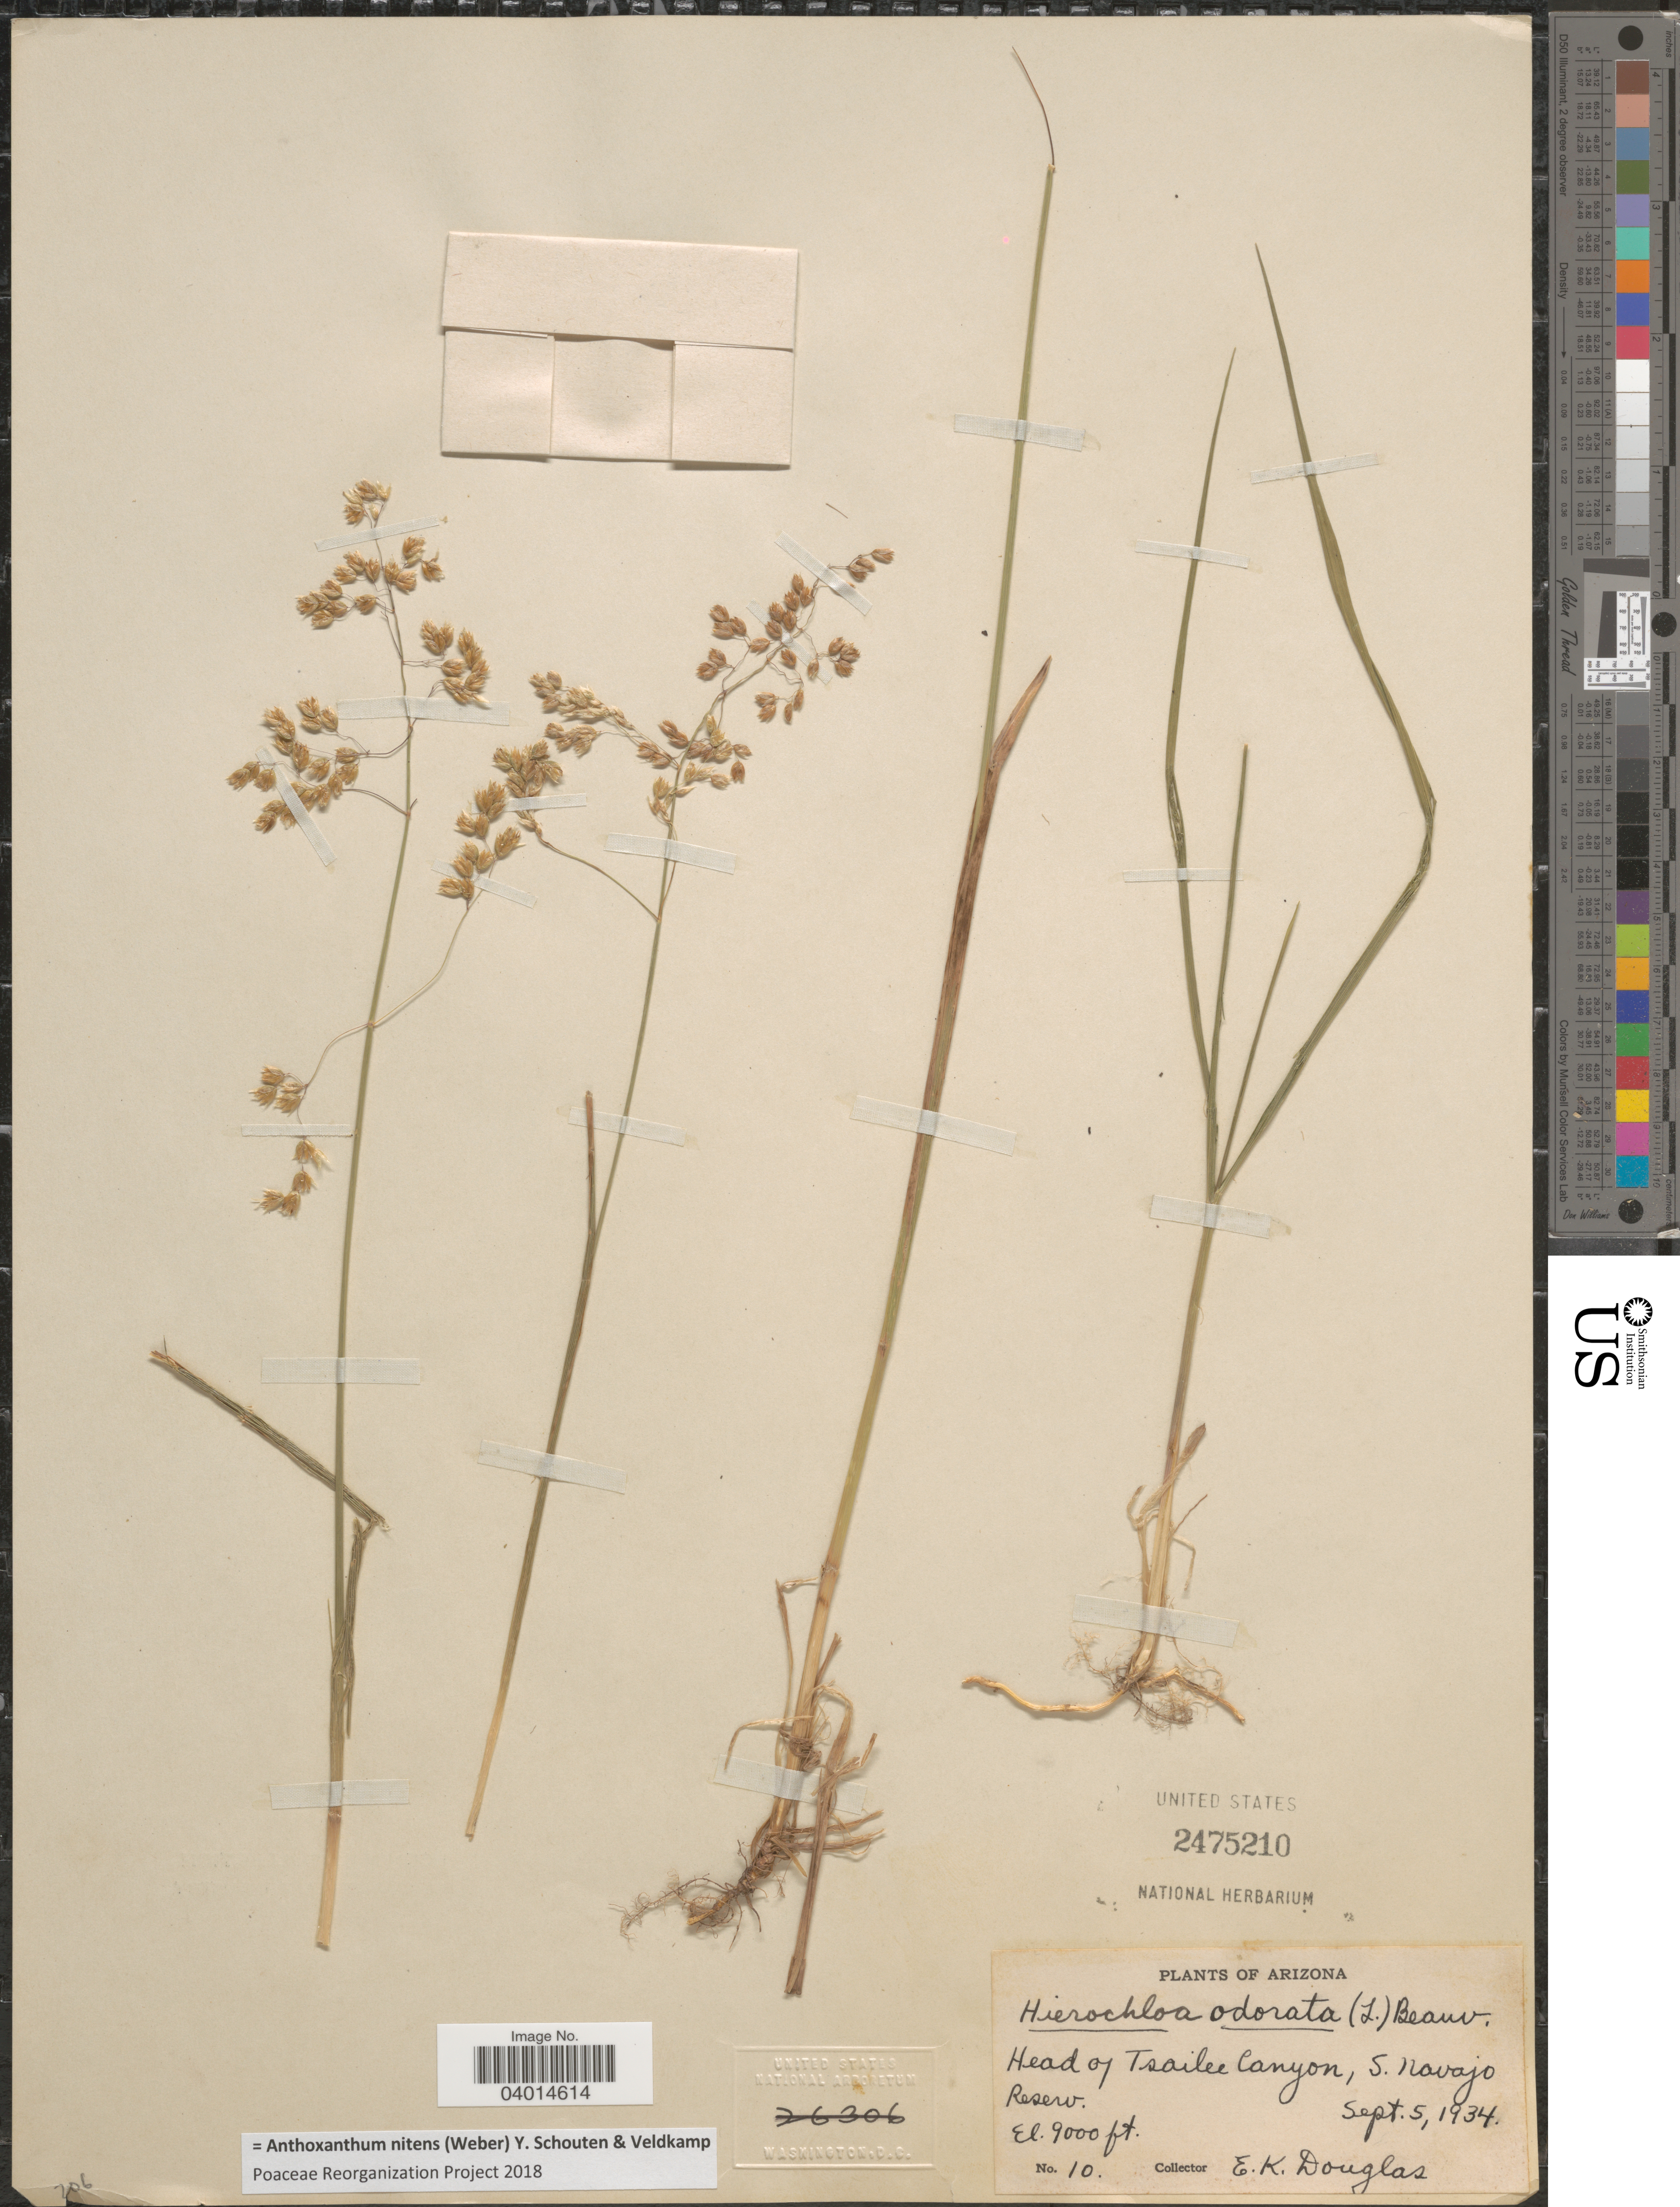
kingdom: Plantae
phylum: Tracheophyta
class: Liliopsida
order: Poales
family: Poaceae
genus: Anthoxanthum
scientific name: Anthoxanthum nitens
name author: (G.H. Weber) R.T.A. Schouten & Veldkamp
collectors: E. Douglas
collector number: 10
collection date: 1934-09-05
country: United States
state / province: Arizona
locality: Head of Tsailee Canyon, S. Navajo Reserv.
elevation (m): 2743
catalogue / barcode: US 2475210